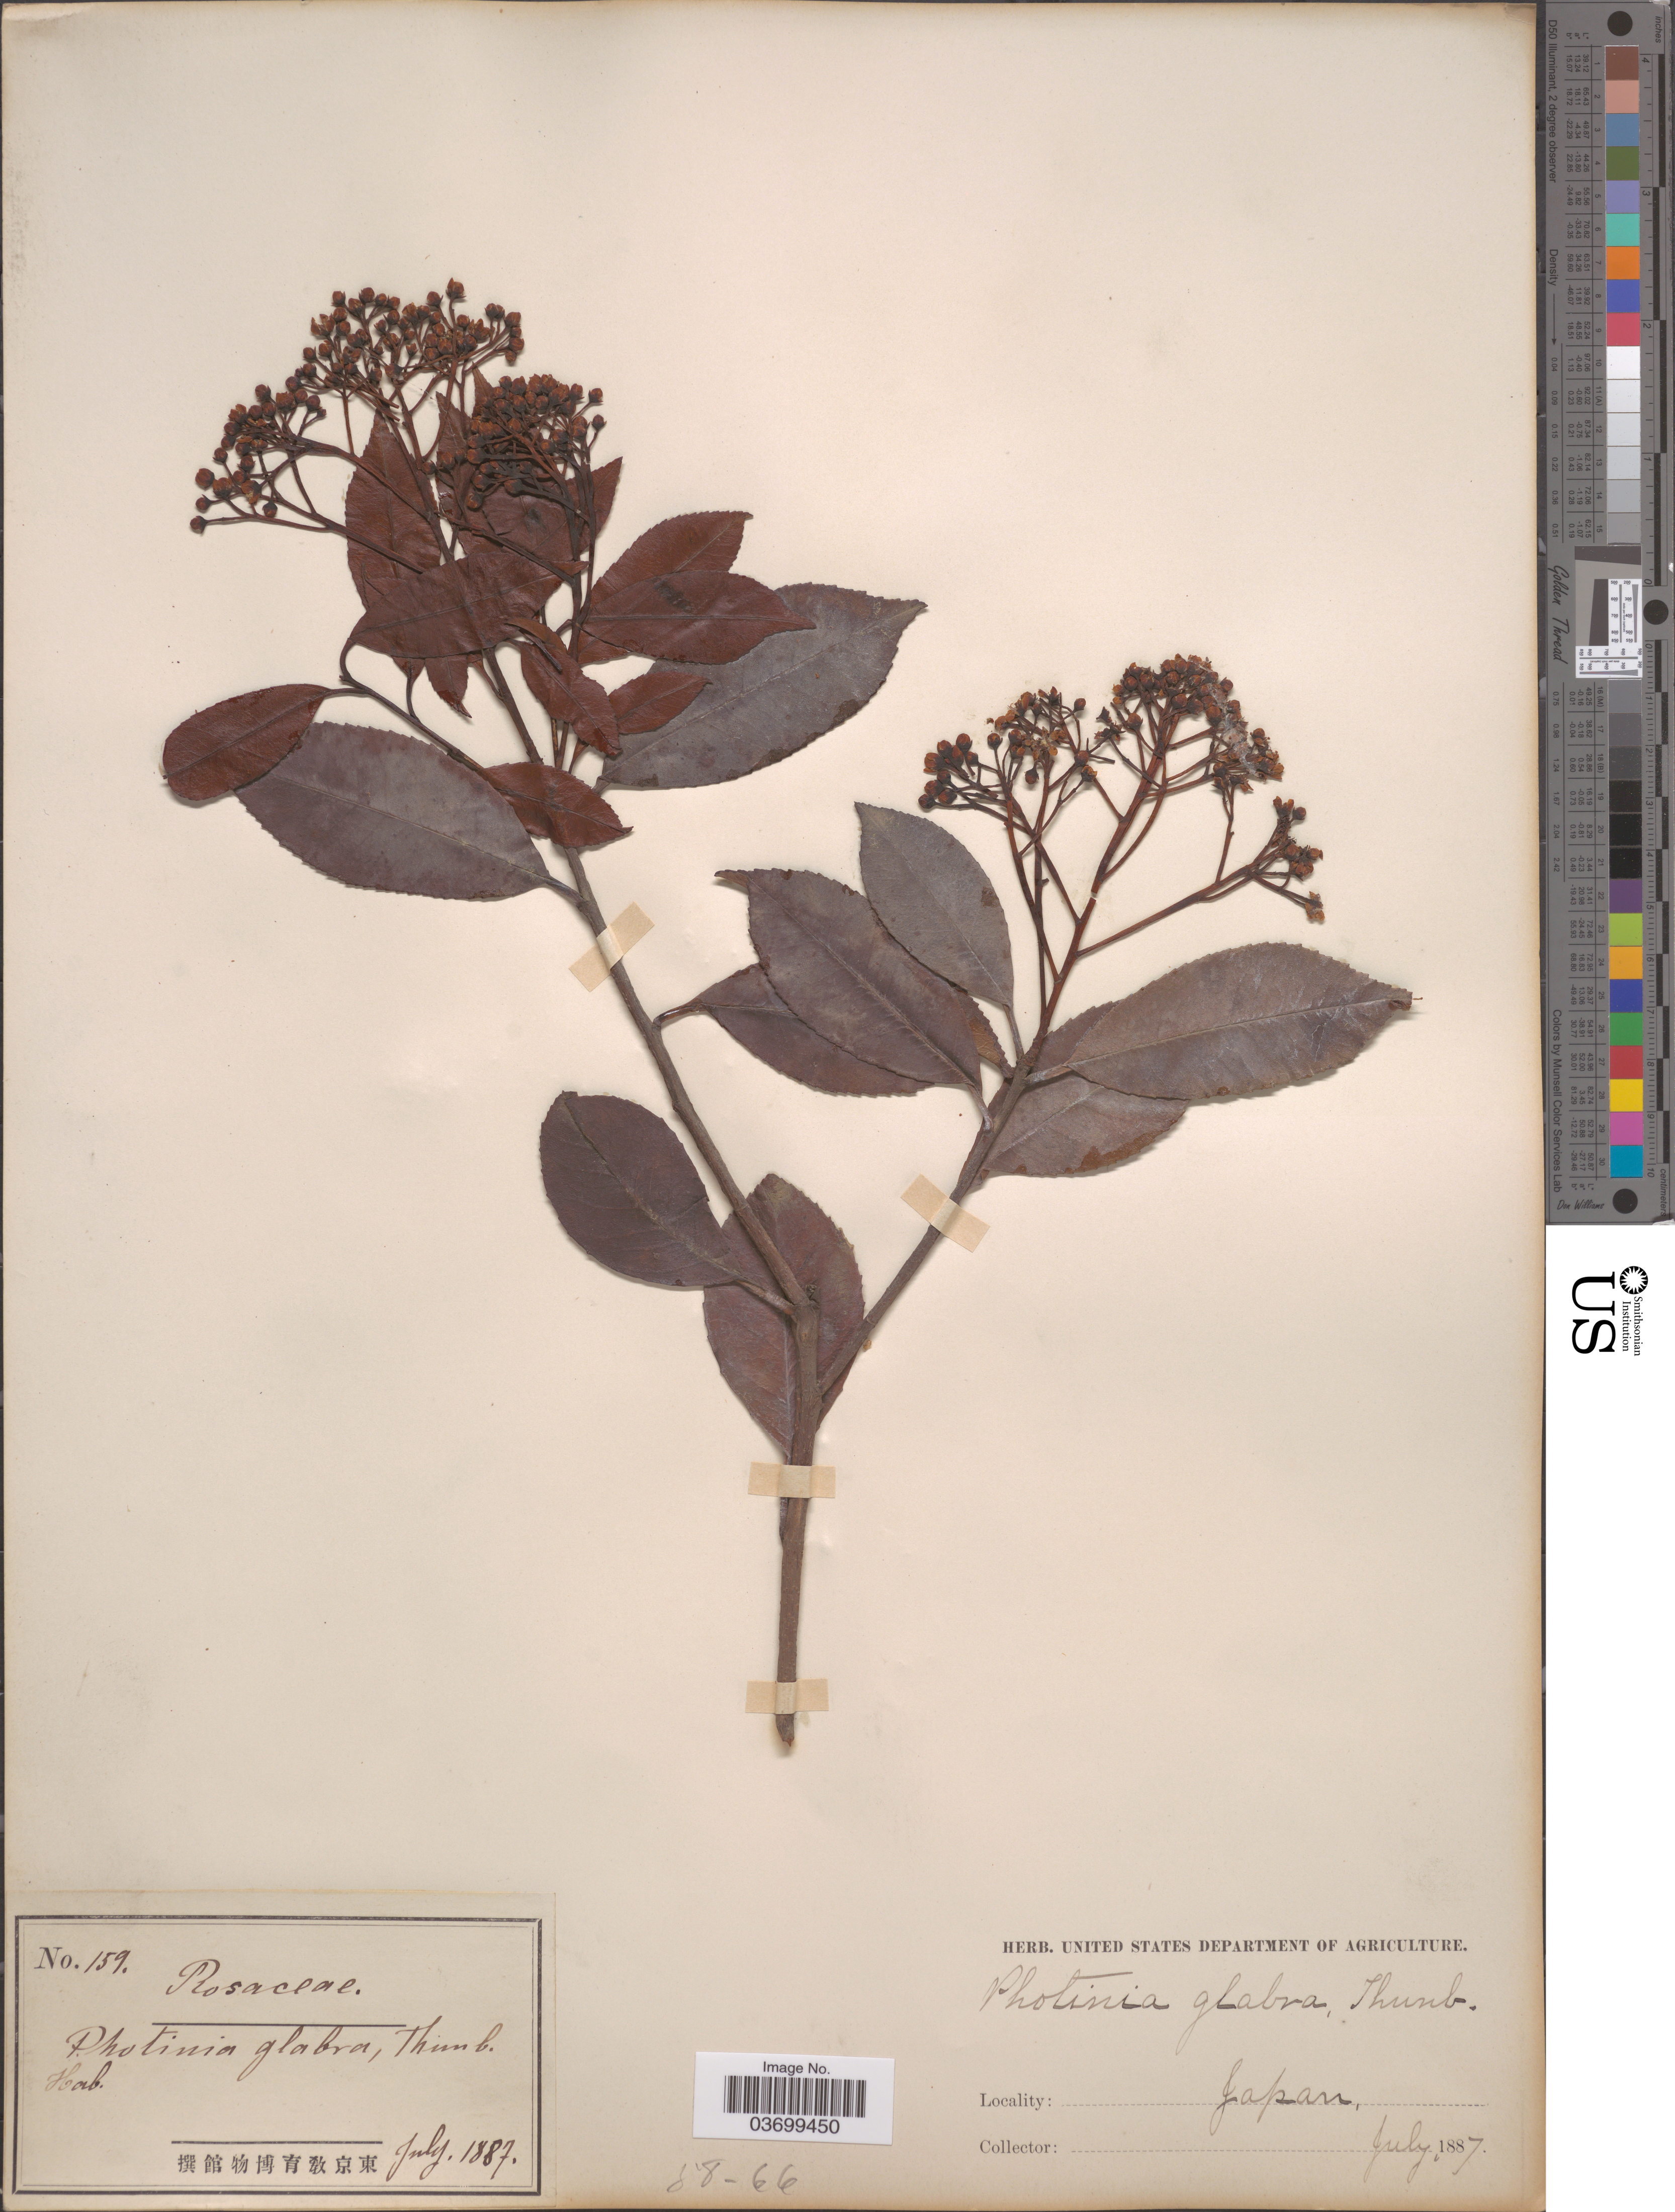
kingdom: Plantae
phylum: Tracheophyta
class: Magnoliopsida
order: Rosales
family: Rosaceae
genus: Photinia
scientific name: Photinia glabra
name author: (Thunb.) Jacob-Makoy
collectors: ex herb. U. S. Department of Agriculture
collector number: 159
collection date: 1887-07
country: Japan